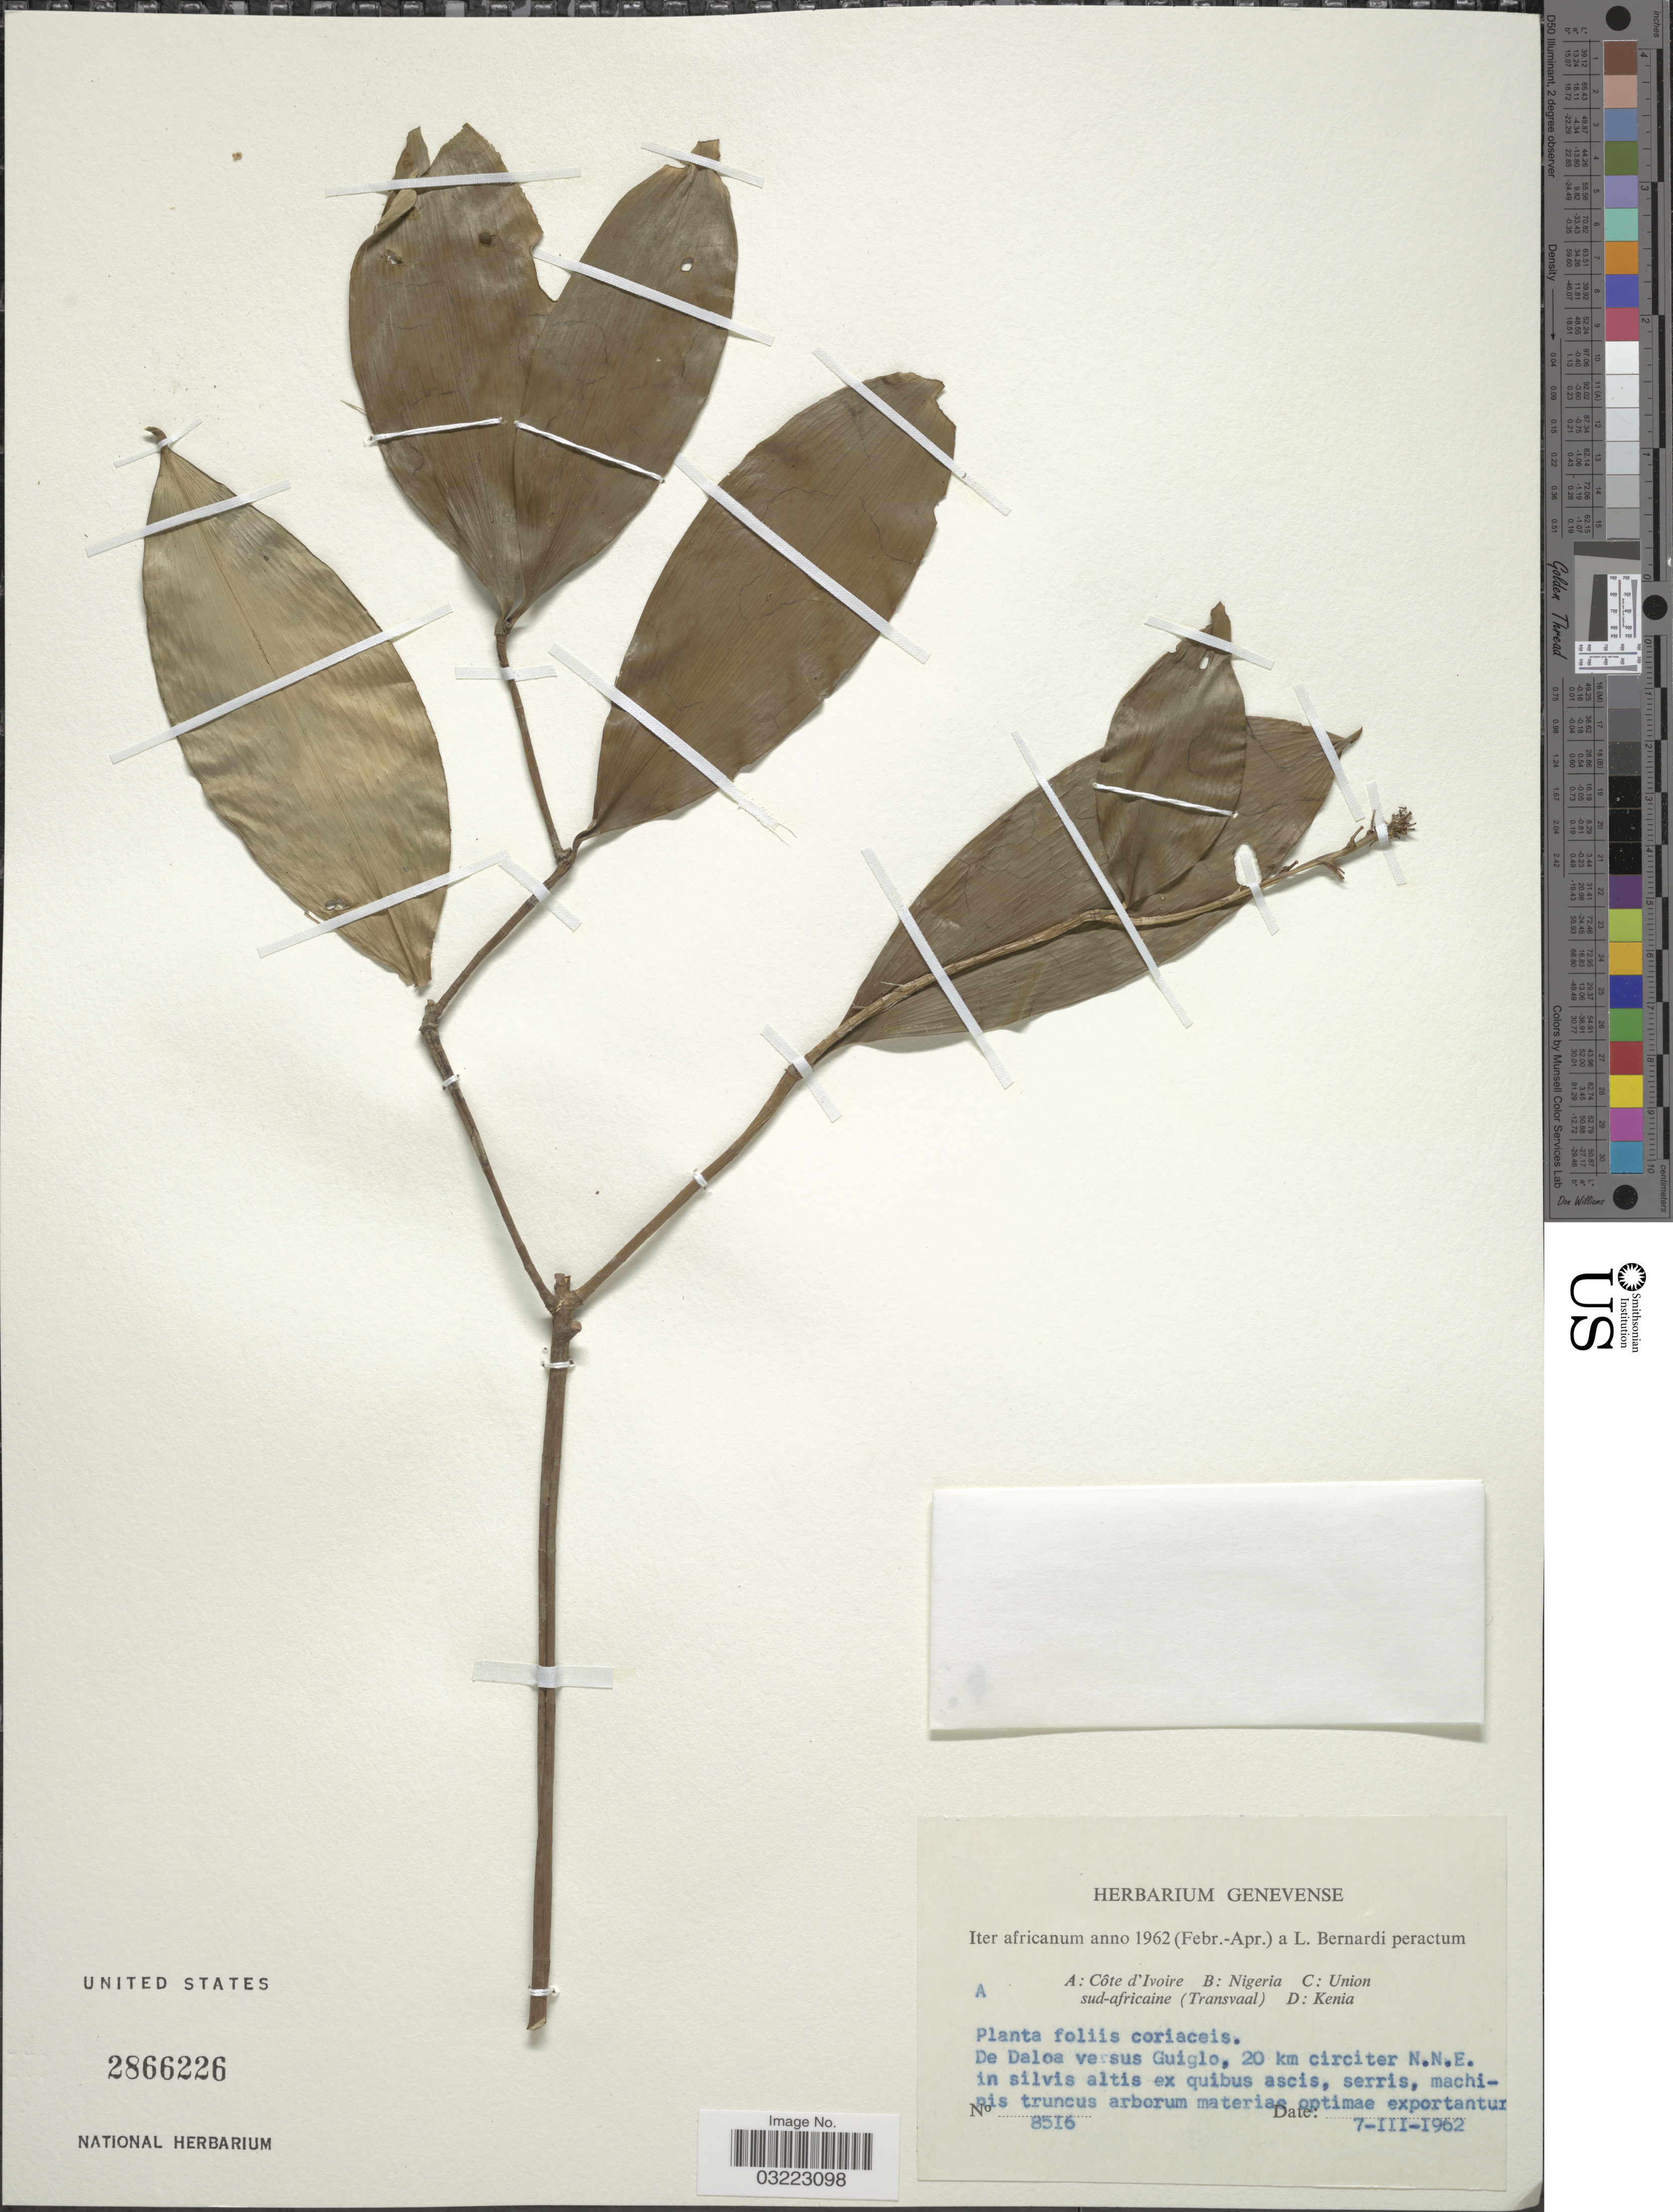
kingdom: Plantae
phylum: Tracheophyta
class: Liliopsida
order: Asparagales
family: Asparagaceae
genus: Dracaena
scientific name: Dracaena surculosa var. surculosa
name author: Lindl.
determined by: Boss, J. J.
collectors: L. Bernardi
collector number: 8516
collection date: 1962-03-07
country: Ivory Coast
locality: Côte d'Ivoire. De Dalao versus Guiglo, 20 km circiter N.N.E. in silvis altis ex quibus ascis.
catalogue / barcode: US 2866226